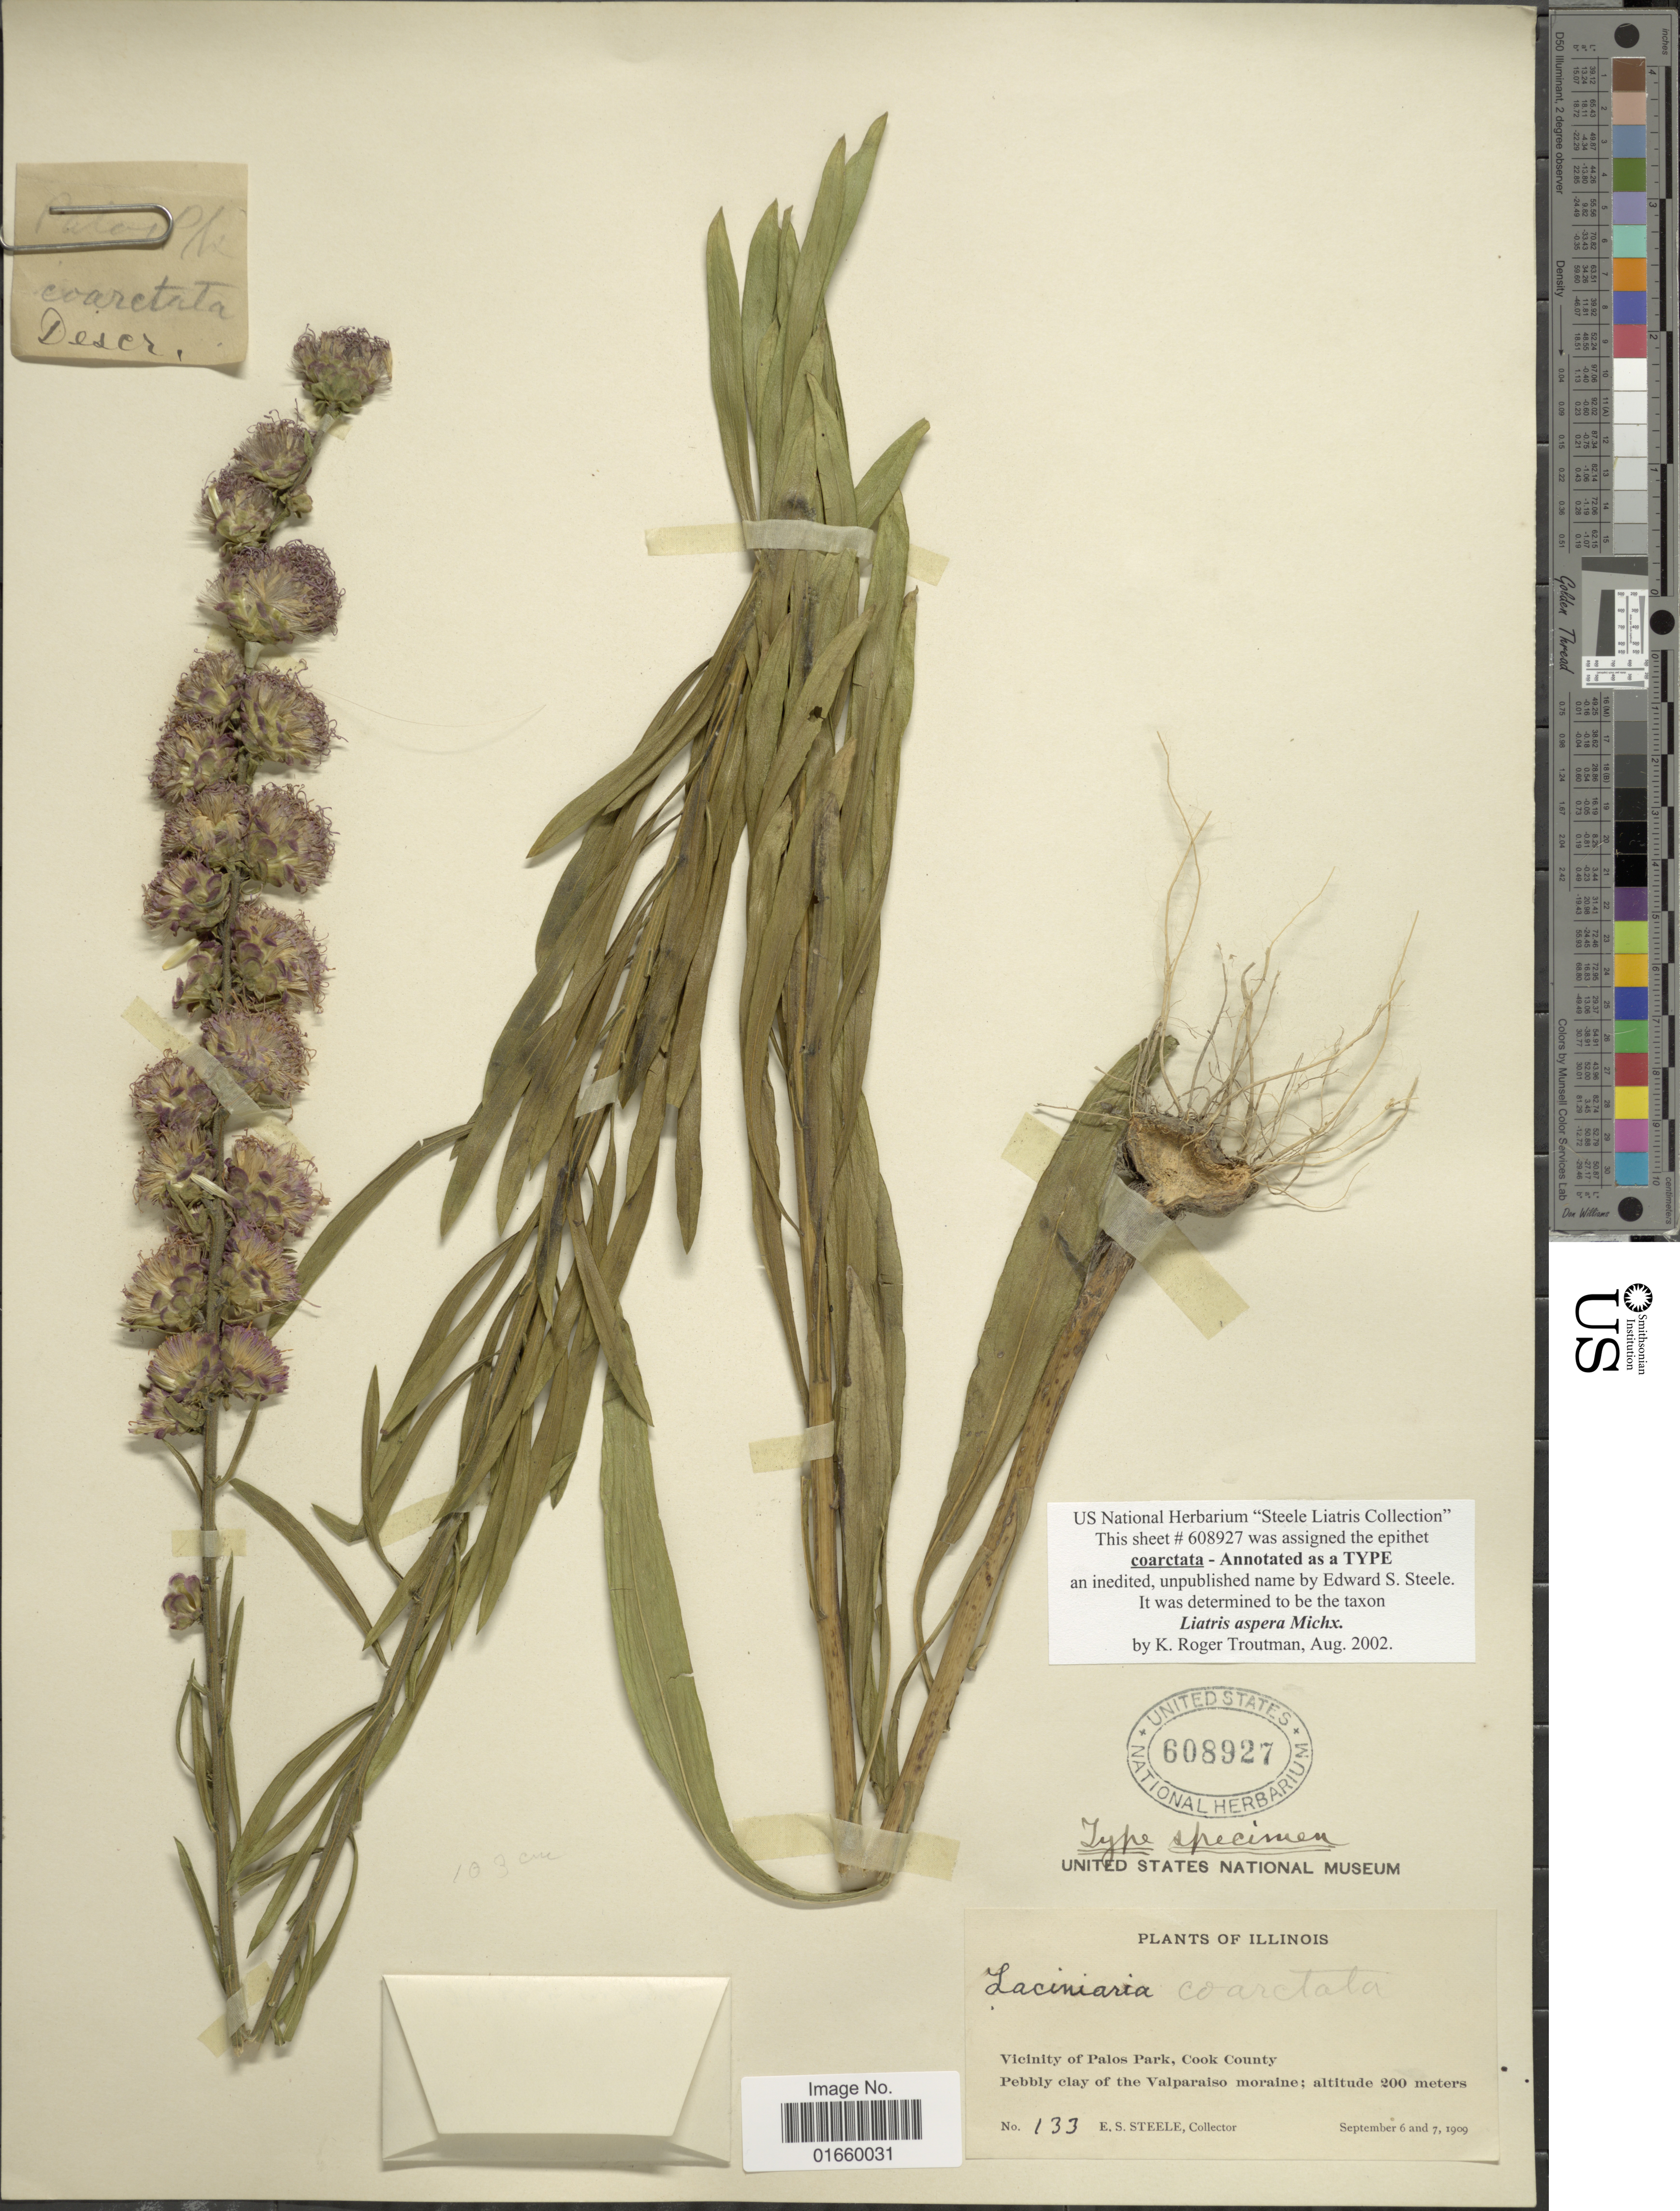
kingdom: Plantae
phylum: Tracheophyta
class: Magnoliopsida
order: Asterales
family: Asteraceae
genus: Liatris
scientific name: Liatris aspera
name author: Michx.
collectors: E. Steele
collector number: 133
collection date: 1909-09-06/1909-09-07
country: United States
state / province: Illinois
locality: Vicinity of Palos Park, Cook County, Pebbly clay of the Valparaiso moraine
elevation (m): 200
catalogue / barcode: US 608927